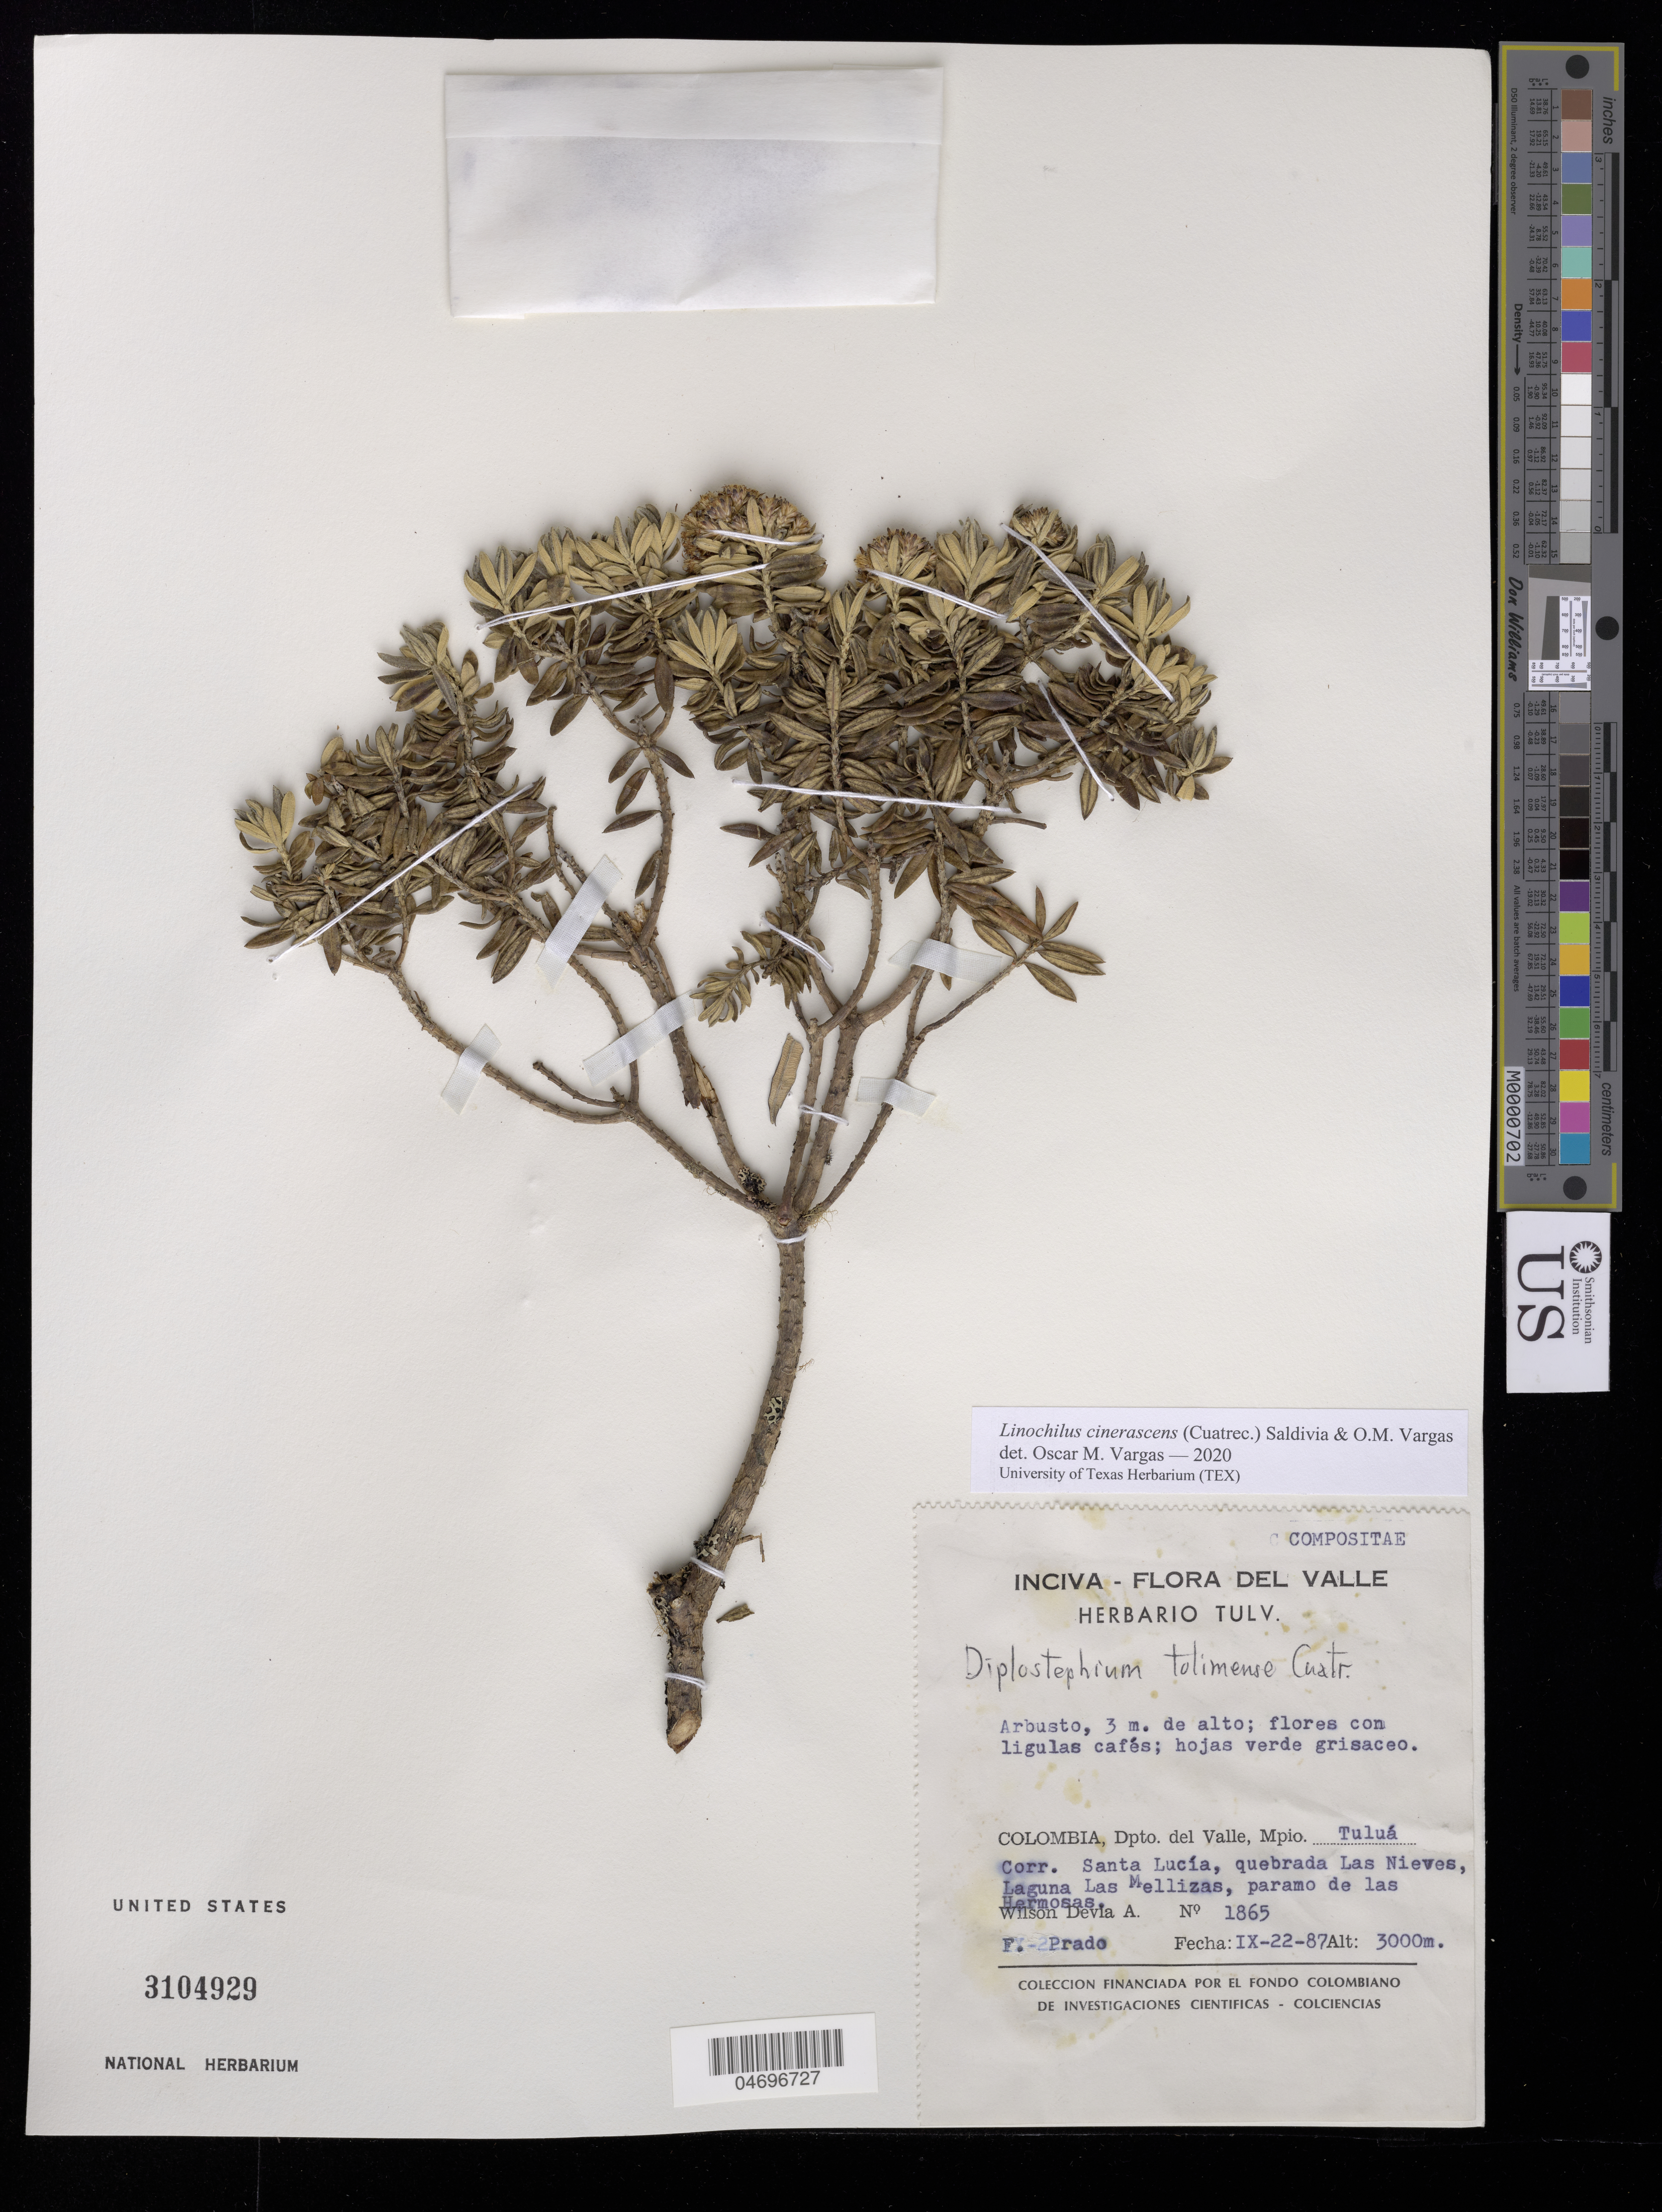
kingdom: Plantae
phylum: Tracheophyta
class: Magnoliopsida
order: Asterales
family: Asteraceae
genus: Linochilus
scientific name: Linochilus cinerascens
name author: (Cuatrec.) Saldivia & O.M. Vargas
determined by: Vargas, Oscar M.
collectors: W. Devia A. & F. Prado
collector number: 1865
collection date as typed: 22 Sep 1987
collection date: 1987-09-22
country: Colombia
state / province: Valle del Cauca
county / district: Mpio. Tuluá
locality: Corr. Santa Lucía, cañón quebrada Las Hermosas, vía finca Las Nieves.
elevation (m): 3000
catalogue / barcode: US 3104929